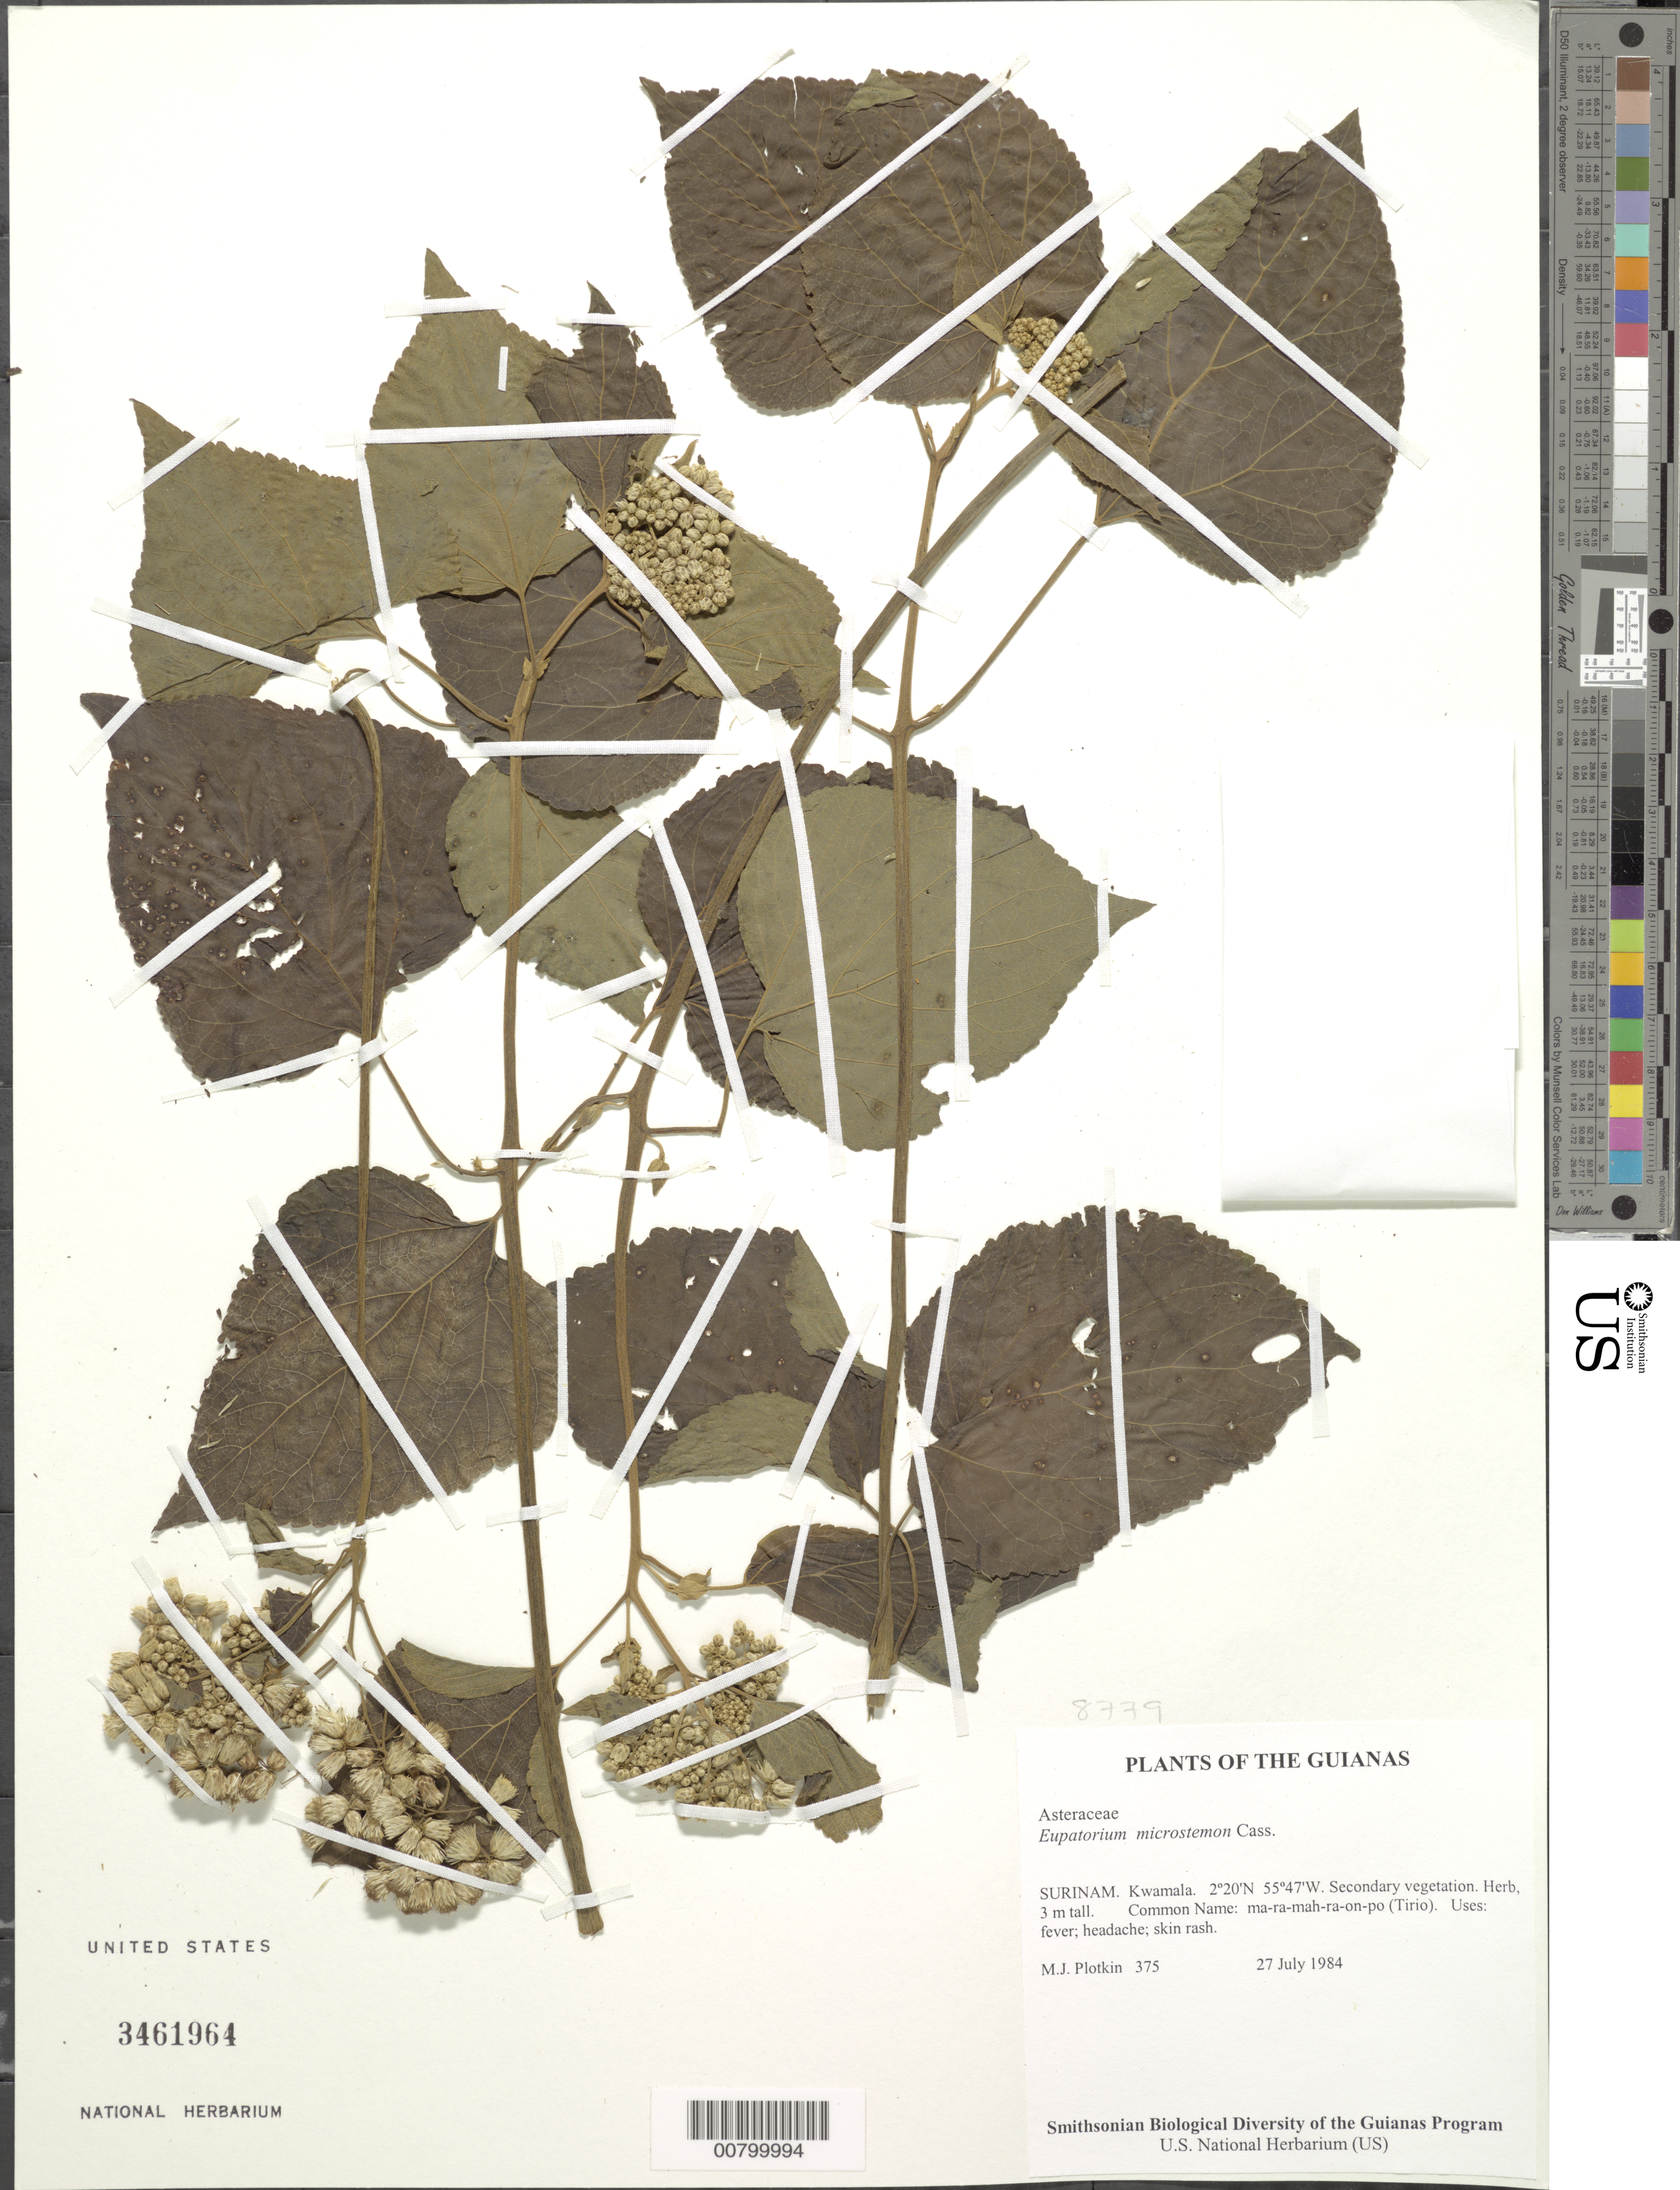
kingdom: Plantae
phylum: Tracheophyta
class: Magnoliopsida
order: Asterales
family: Asteraceae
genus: Eupatorium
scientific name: Eupatorium microstemon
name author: Cass.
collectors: M. Plotkin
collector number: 375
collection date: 1984-07-27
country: Suriname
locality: Kwamala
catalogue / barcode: US 3461964